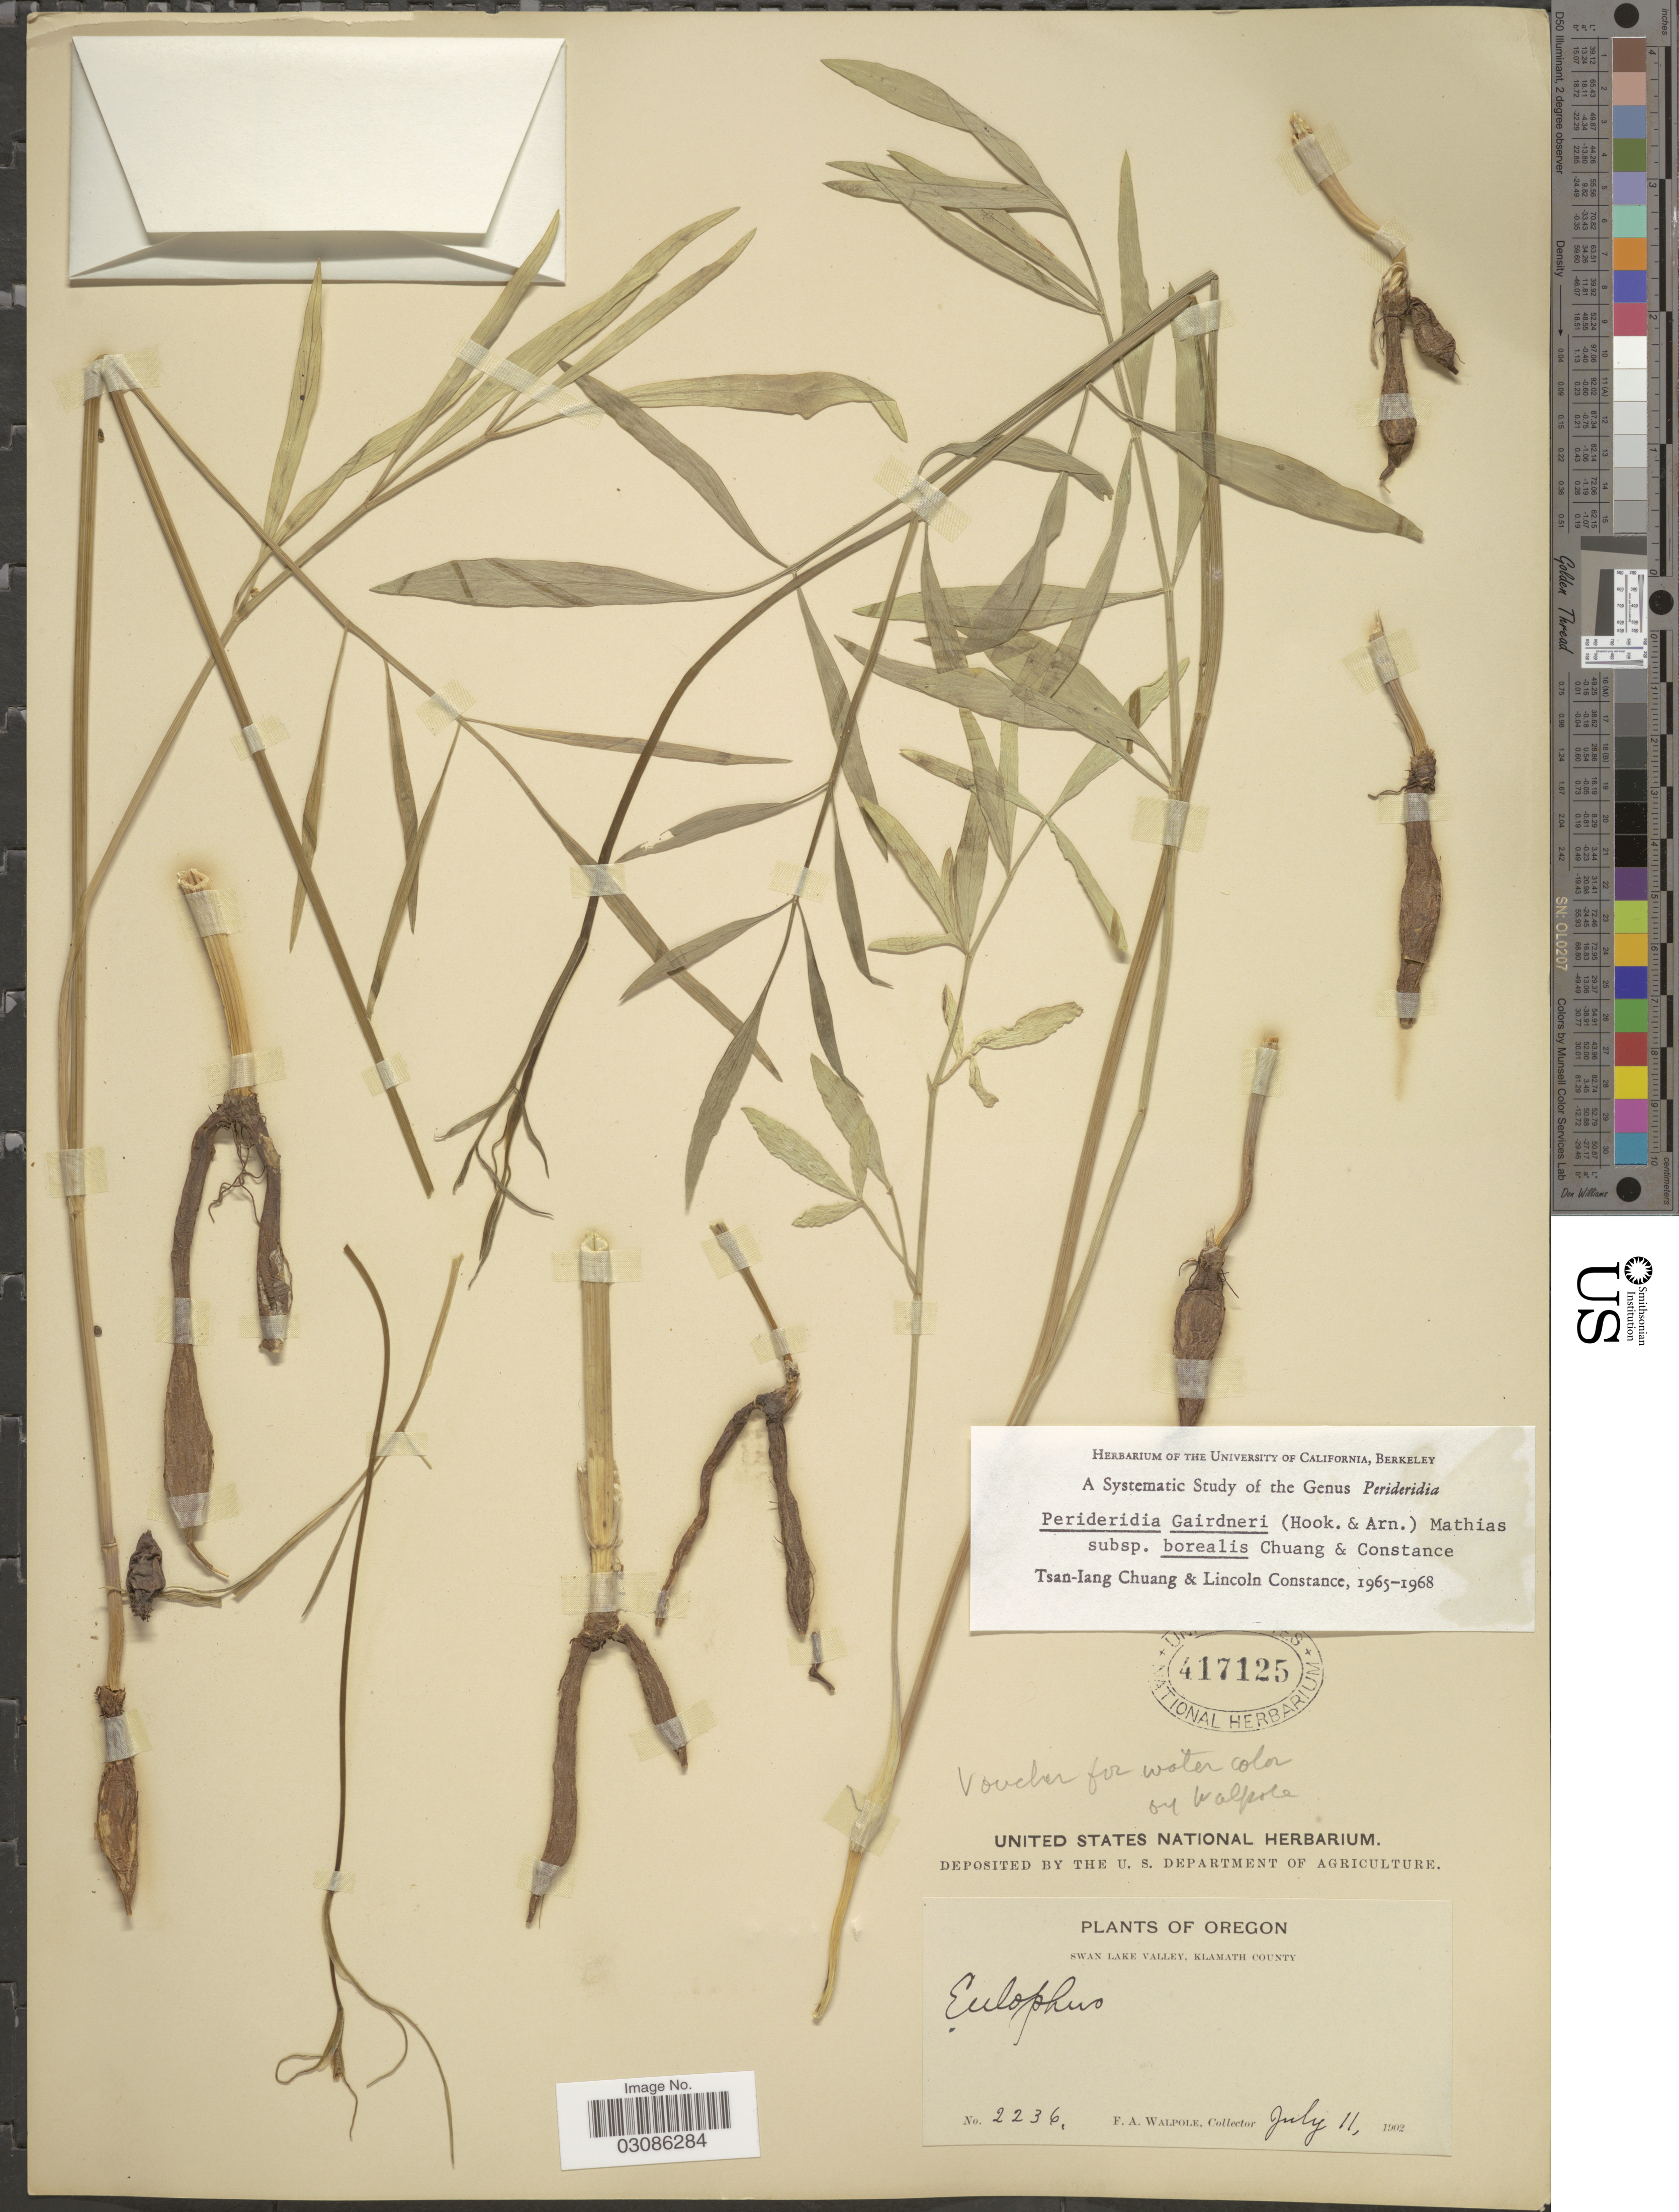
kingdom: Plantae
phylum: Tracheophyta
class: Magnoliopsida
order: Apiales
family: Apiaceae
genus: Perideridia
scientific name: Perideridia gairdneri subsp. borealis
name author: T.I. Chuang & Constance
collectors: F. Walpole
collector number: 2236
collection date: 1902-07-11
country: United States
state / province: Oregon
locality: Swan Lake Valley, Klamath County.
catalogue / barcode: US 417125